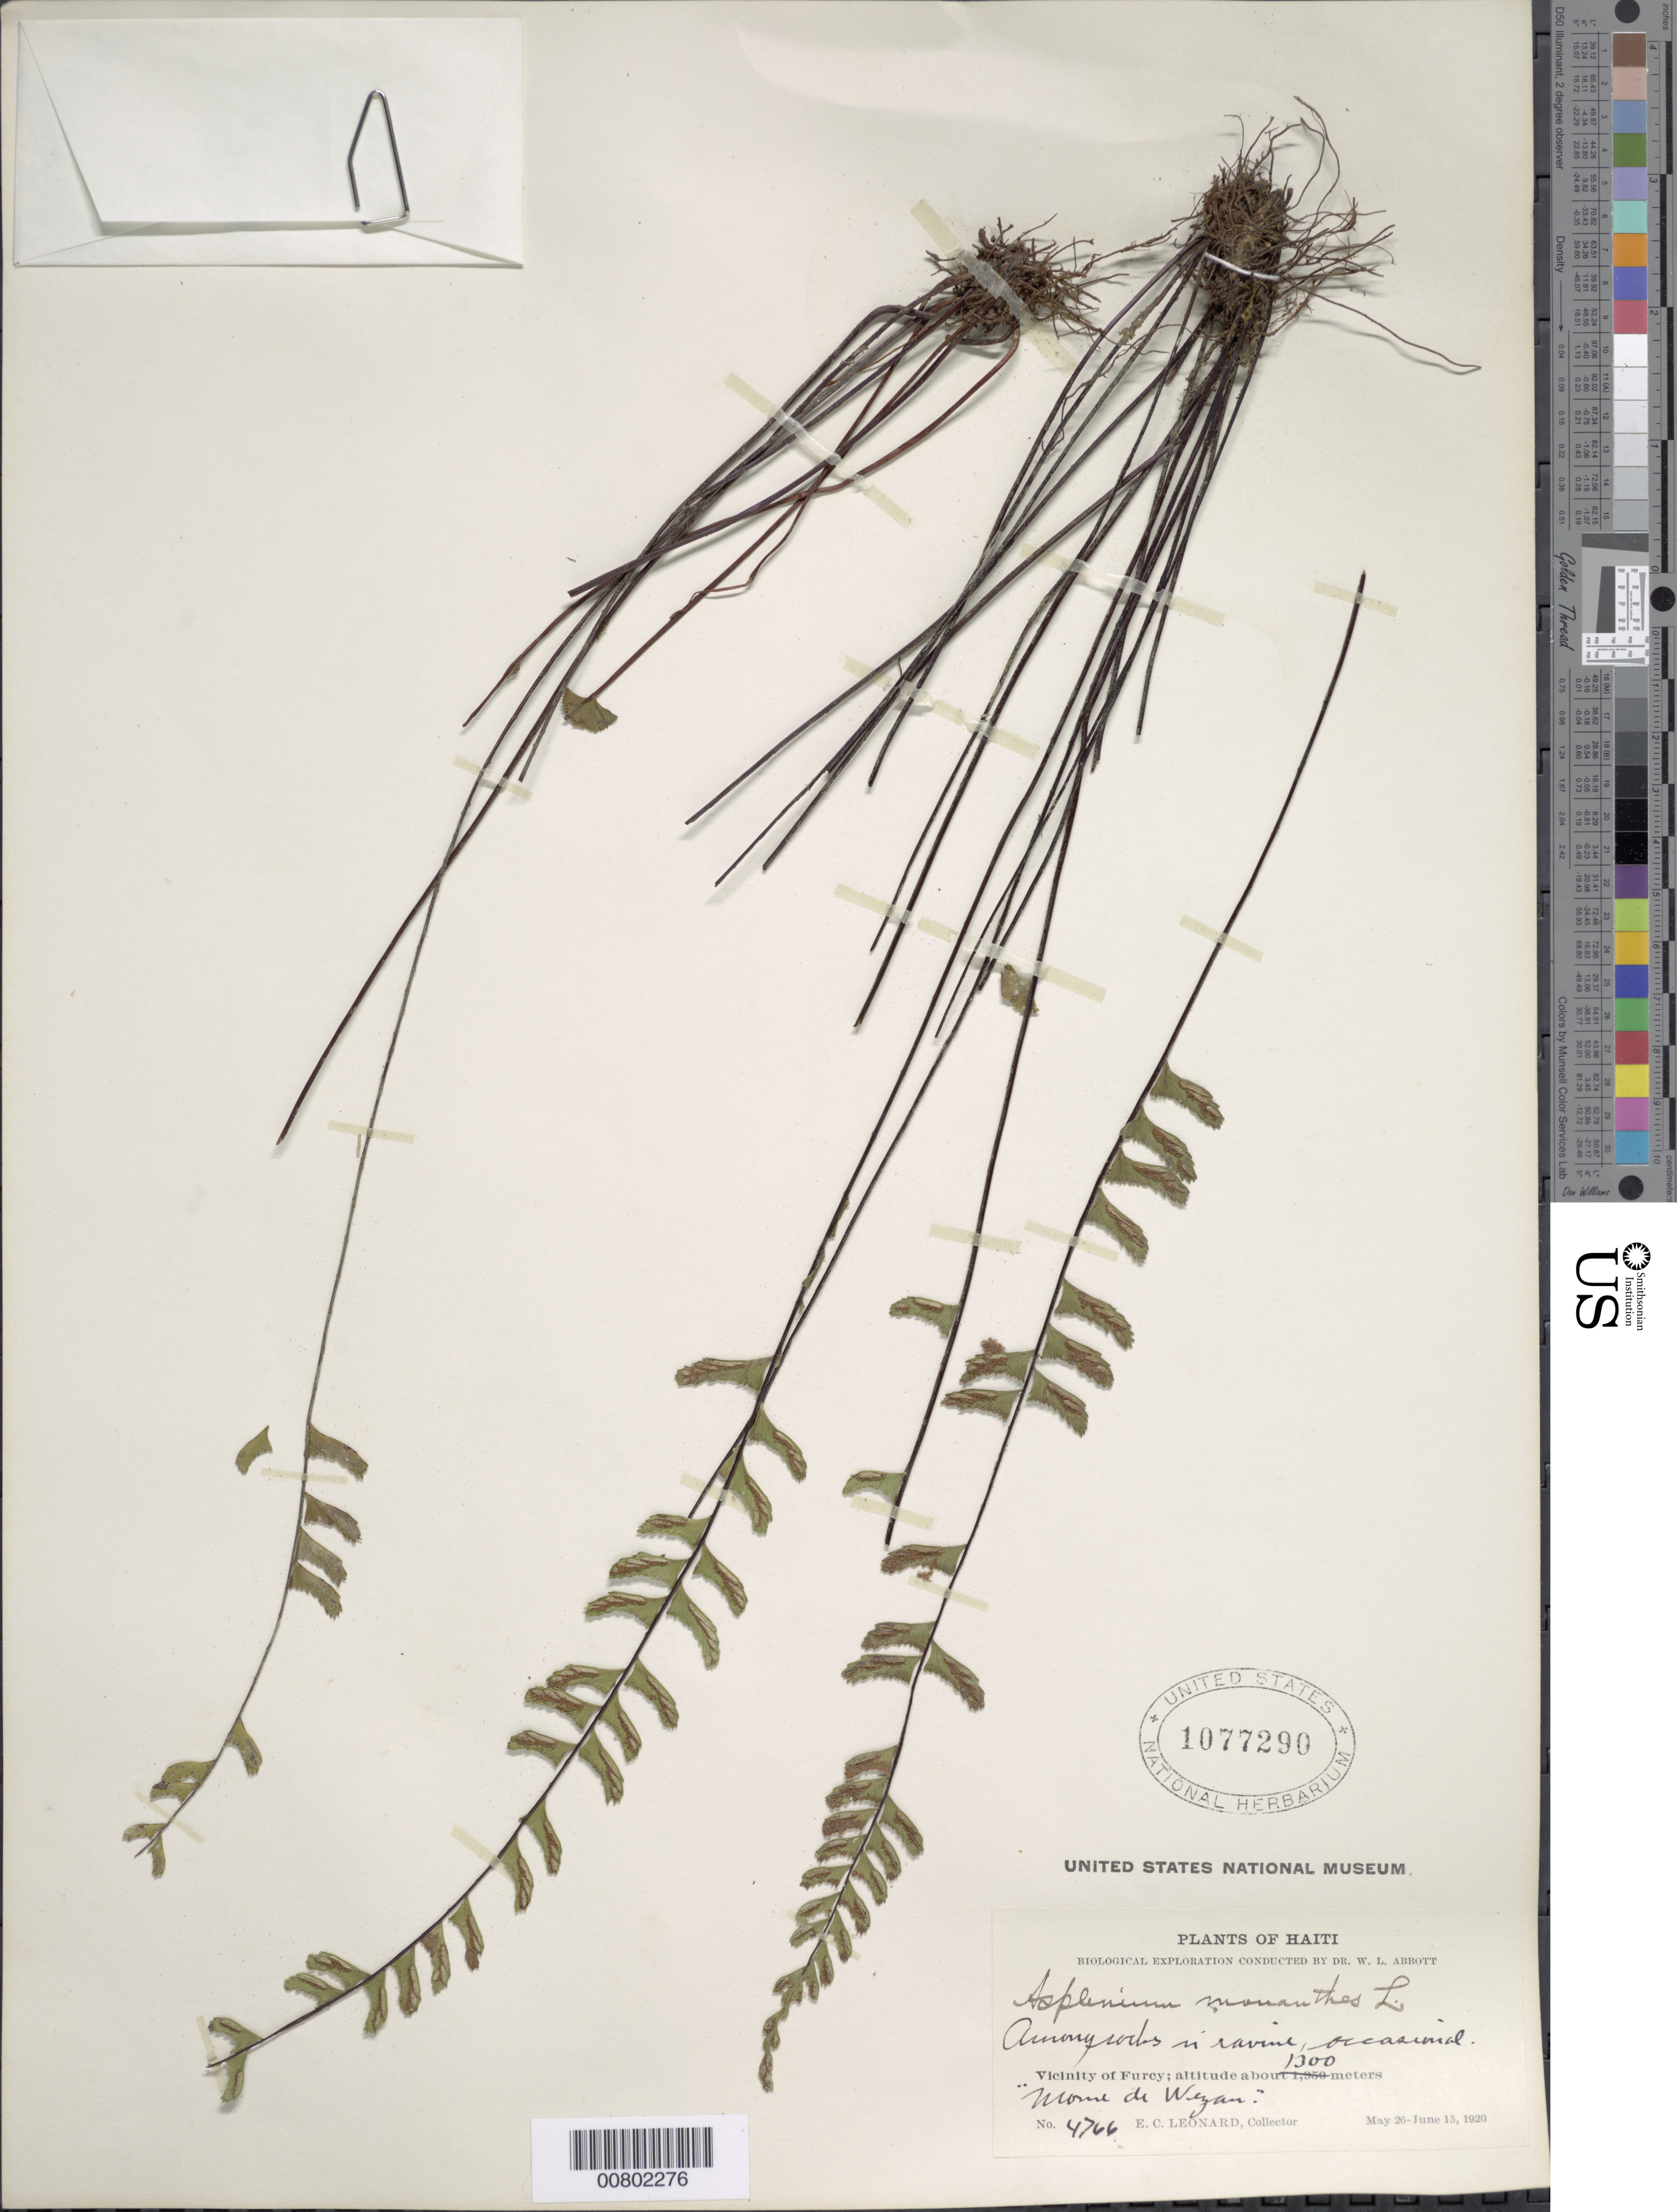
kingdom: Plantae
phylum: Tracheophyta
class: Polypodiopsida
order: Polypodiales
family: Aspleniaceae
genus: Asplenium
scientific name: Asplenium monanthes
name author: L.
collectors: E. C. Leonard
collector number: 4766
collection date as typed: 26 May 1920 to 15 Jun 1920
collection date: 1920-05-26/1920-06-15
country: Haiti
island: Hispaniola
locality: Furcy vicinity, Morne de Weyan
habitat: Among rocks in ravine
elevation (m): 1300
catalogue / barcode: US 1077290